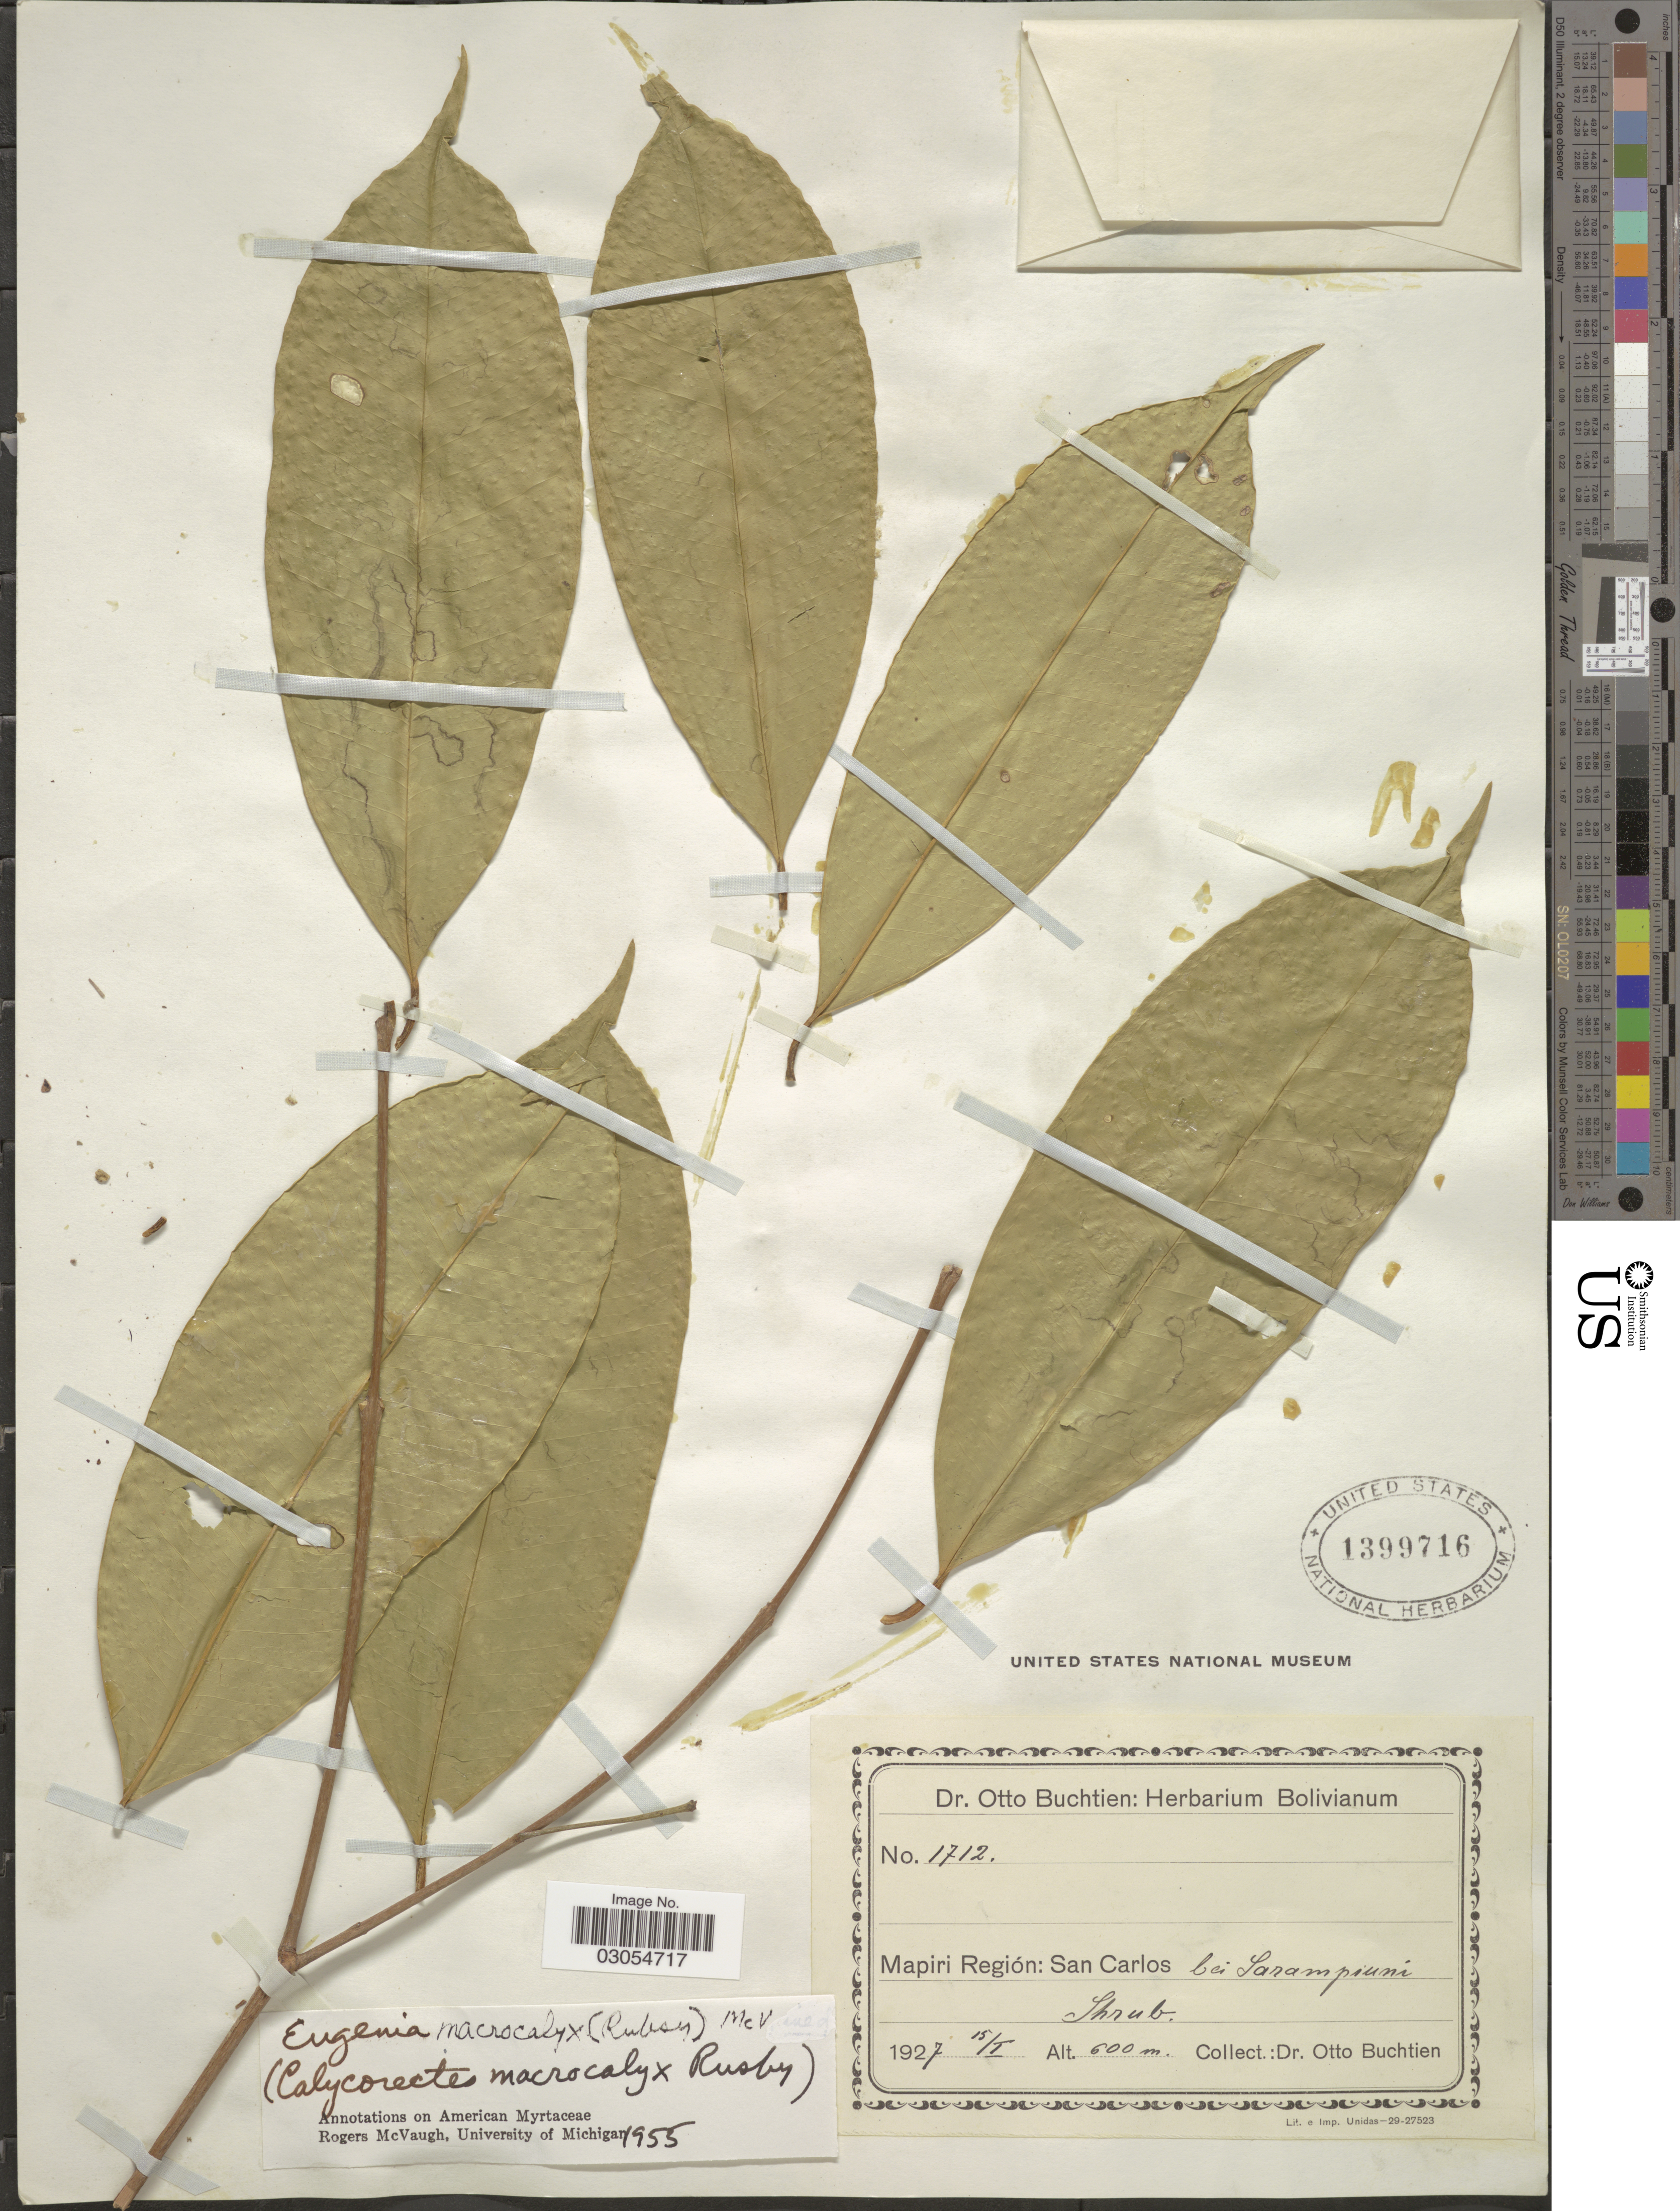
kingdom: Plantae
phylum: Tracheophyta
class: Magnoliopsida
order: Myrtales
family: Myrtaceae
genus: Eugenia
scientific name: Eugenia wentii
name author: Amshoff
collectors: O. Buchtien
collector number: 1712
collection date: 1927-01-15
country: Bolivia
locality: Mapiri Región; San Carlos bei Sarampiuni.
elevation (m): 600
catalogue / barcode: US 1399716